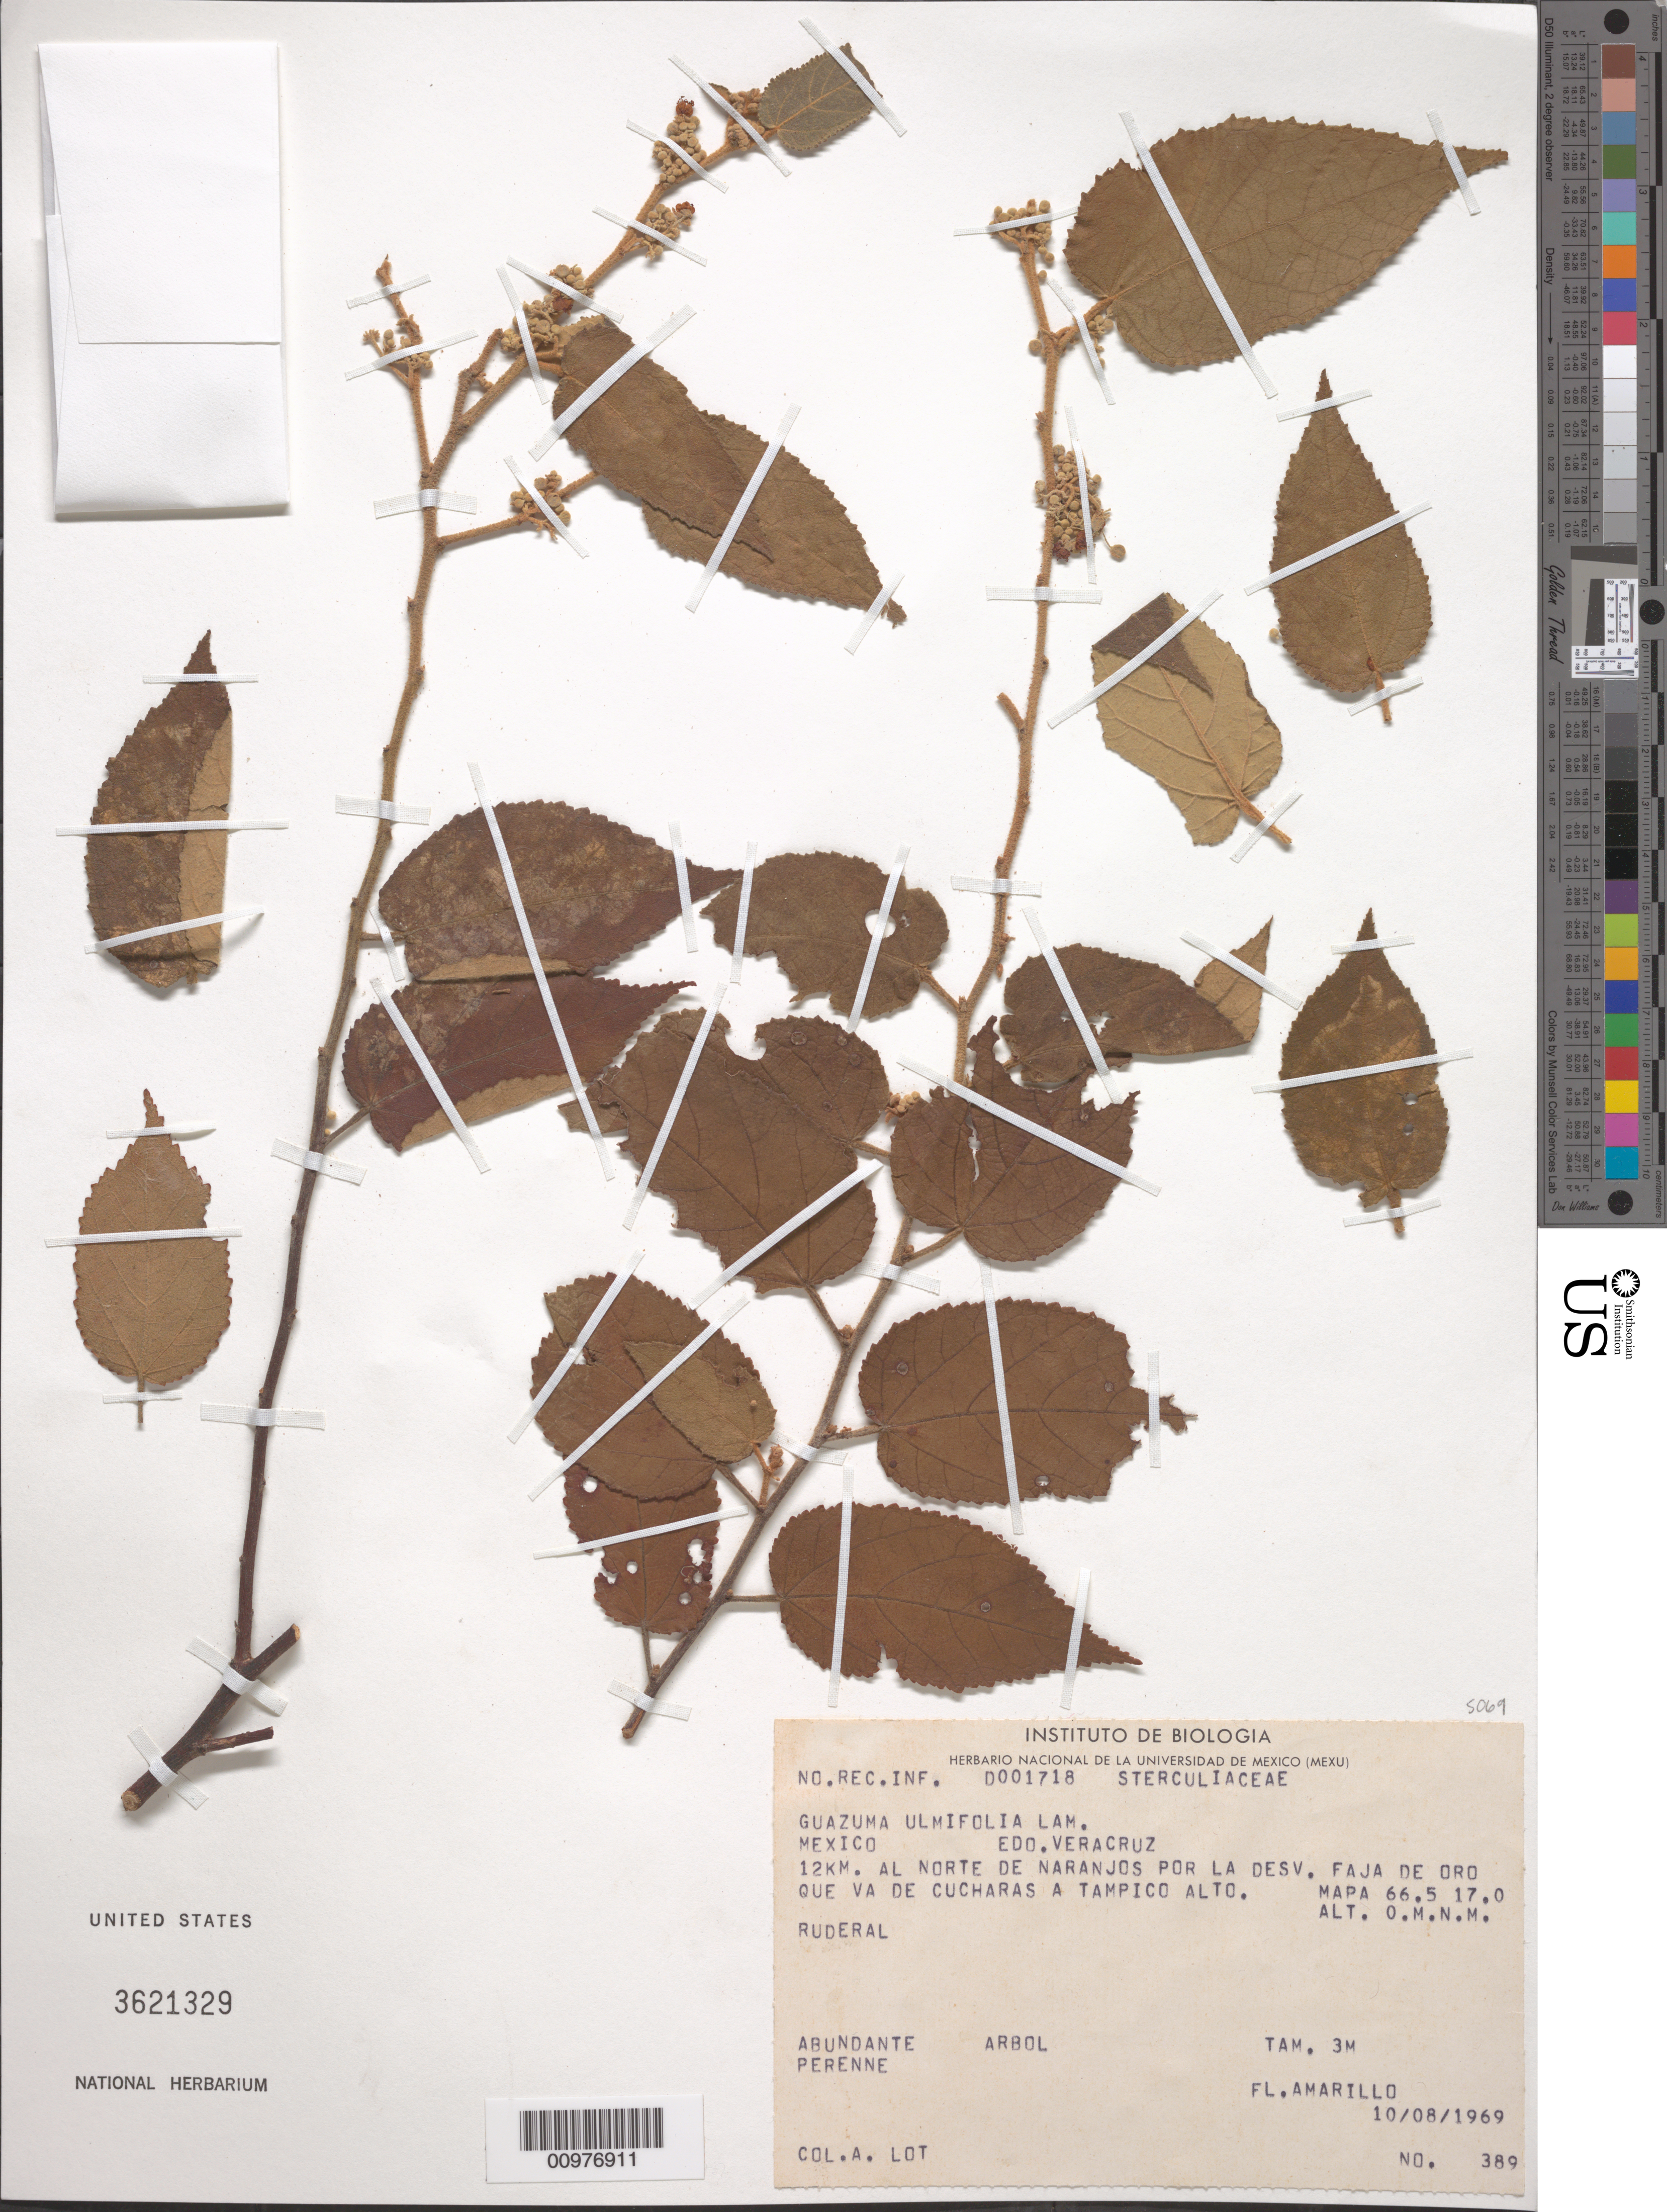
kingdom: Plantae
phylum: Tracheophyta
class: Magnoliopsida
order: Malvales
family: Malvaceae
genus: Guazuma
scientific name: Guazuma ulmifolia var. ulmifolia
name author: Lam.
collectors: A. Lot Helgueras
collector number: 389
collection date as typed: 10/08/1969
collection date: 1969-08-10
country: Mexico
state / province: Veracruz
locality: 12 km al norte de Naranjos por la Desv. Faja de Oro que va de Cucharas a Tampico Alto.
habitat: ruderal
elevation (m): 0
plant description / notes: abundant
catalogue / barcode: US 3621329